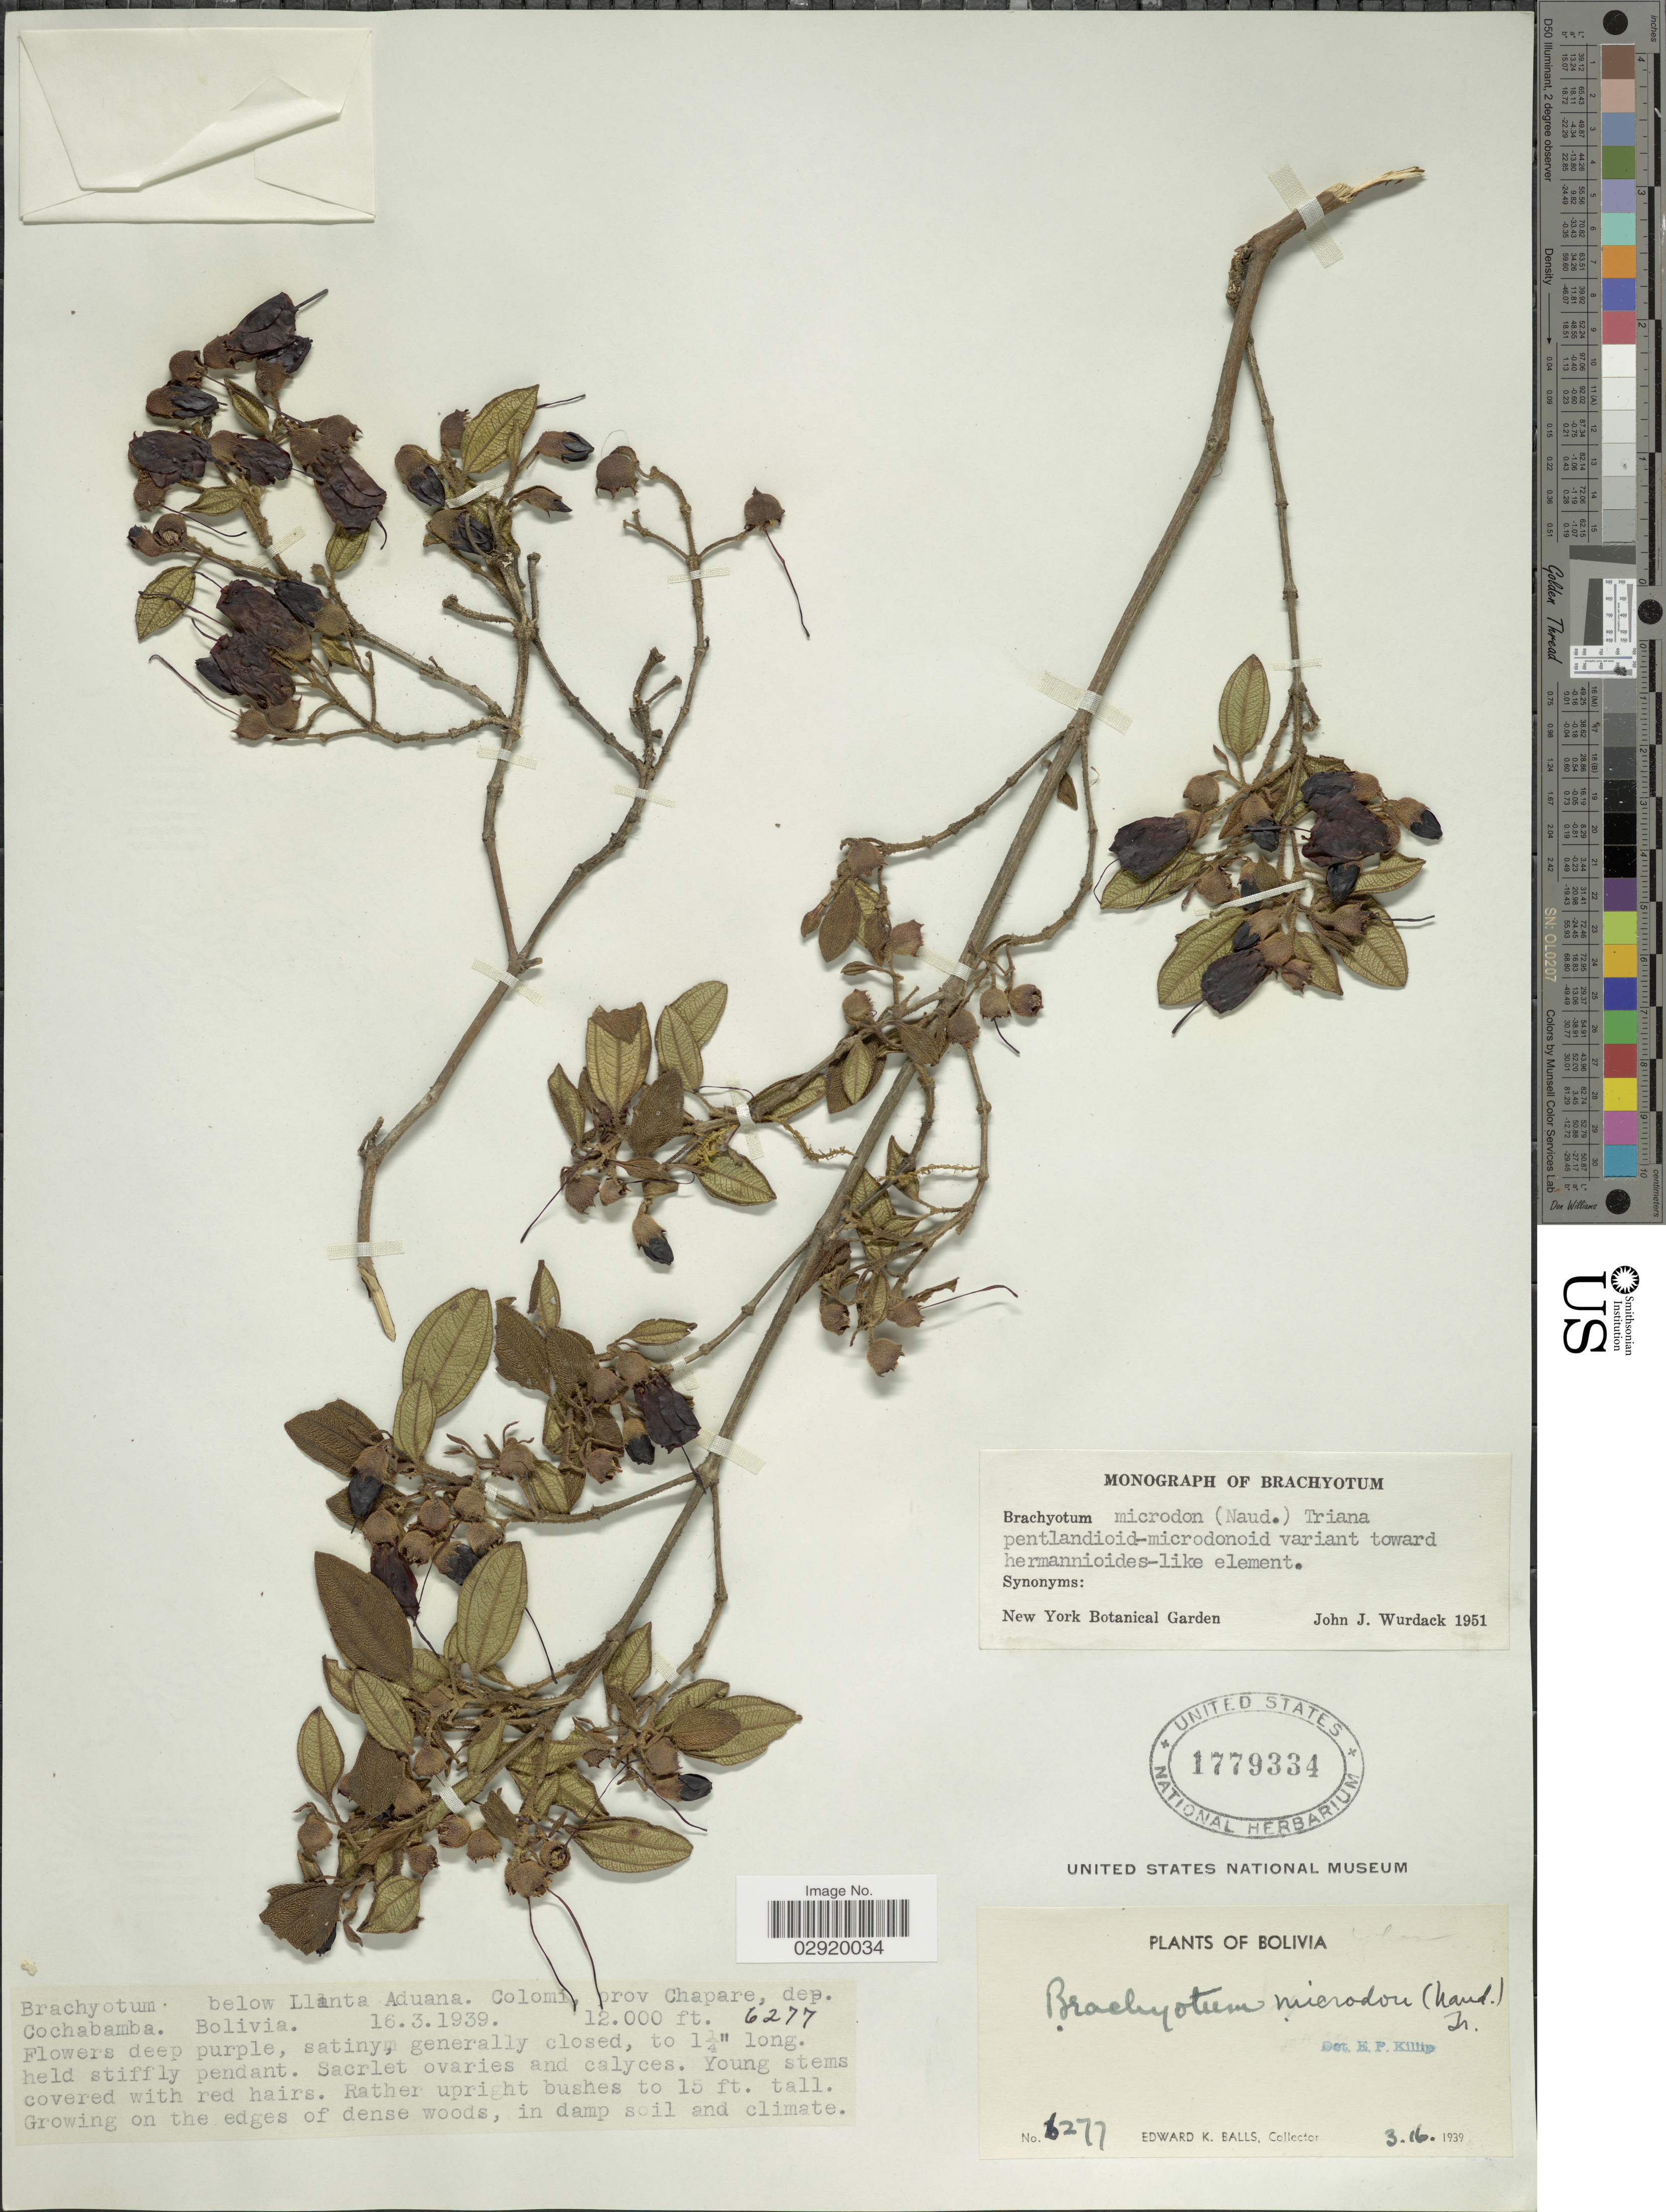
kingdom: Plantae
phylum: Tracheophyta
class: Magnoliopsida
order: Myrtales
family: Melastomataceae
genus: Brachyotum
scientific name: Brachyotum microdon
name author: (Naudin) Triana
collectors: E. K. Balls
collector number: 6277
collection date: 1939-03-16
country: Bolivia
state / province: Cochabamba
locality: Below Llanta Aduana. Colomi, prov. Chapare, dep. Cochabamba.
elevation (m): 3658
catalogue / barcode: US 1779334